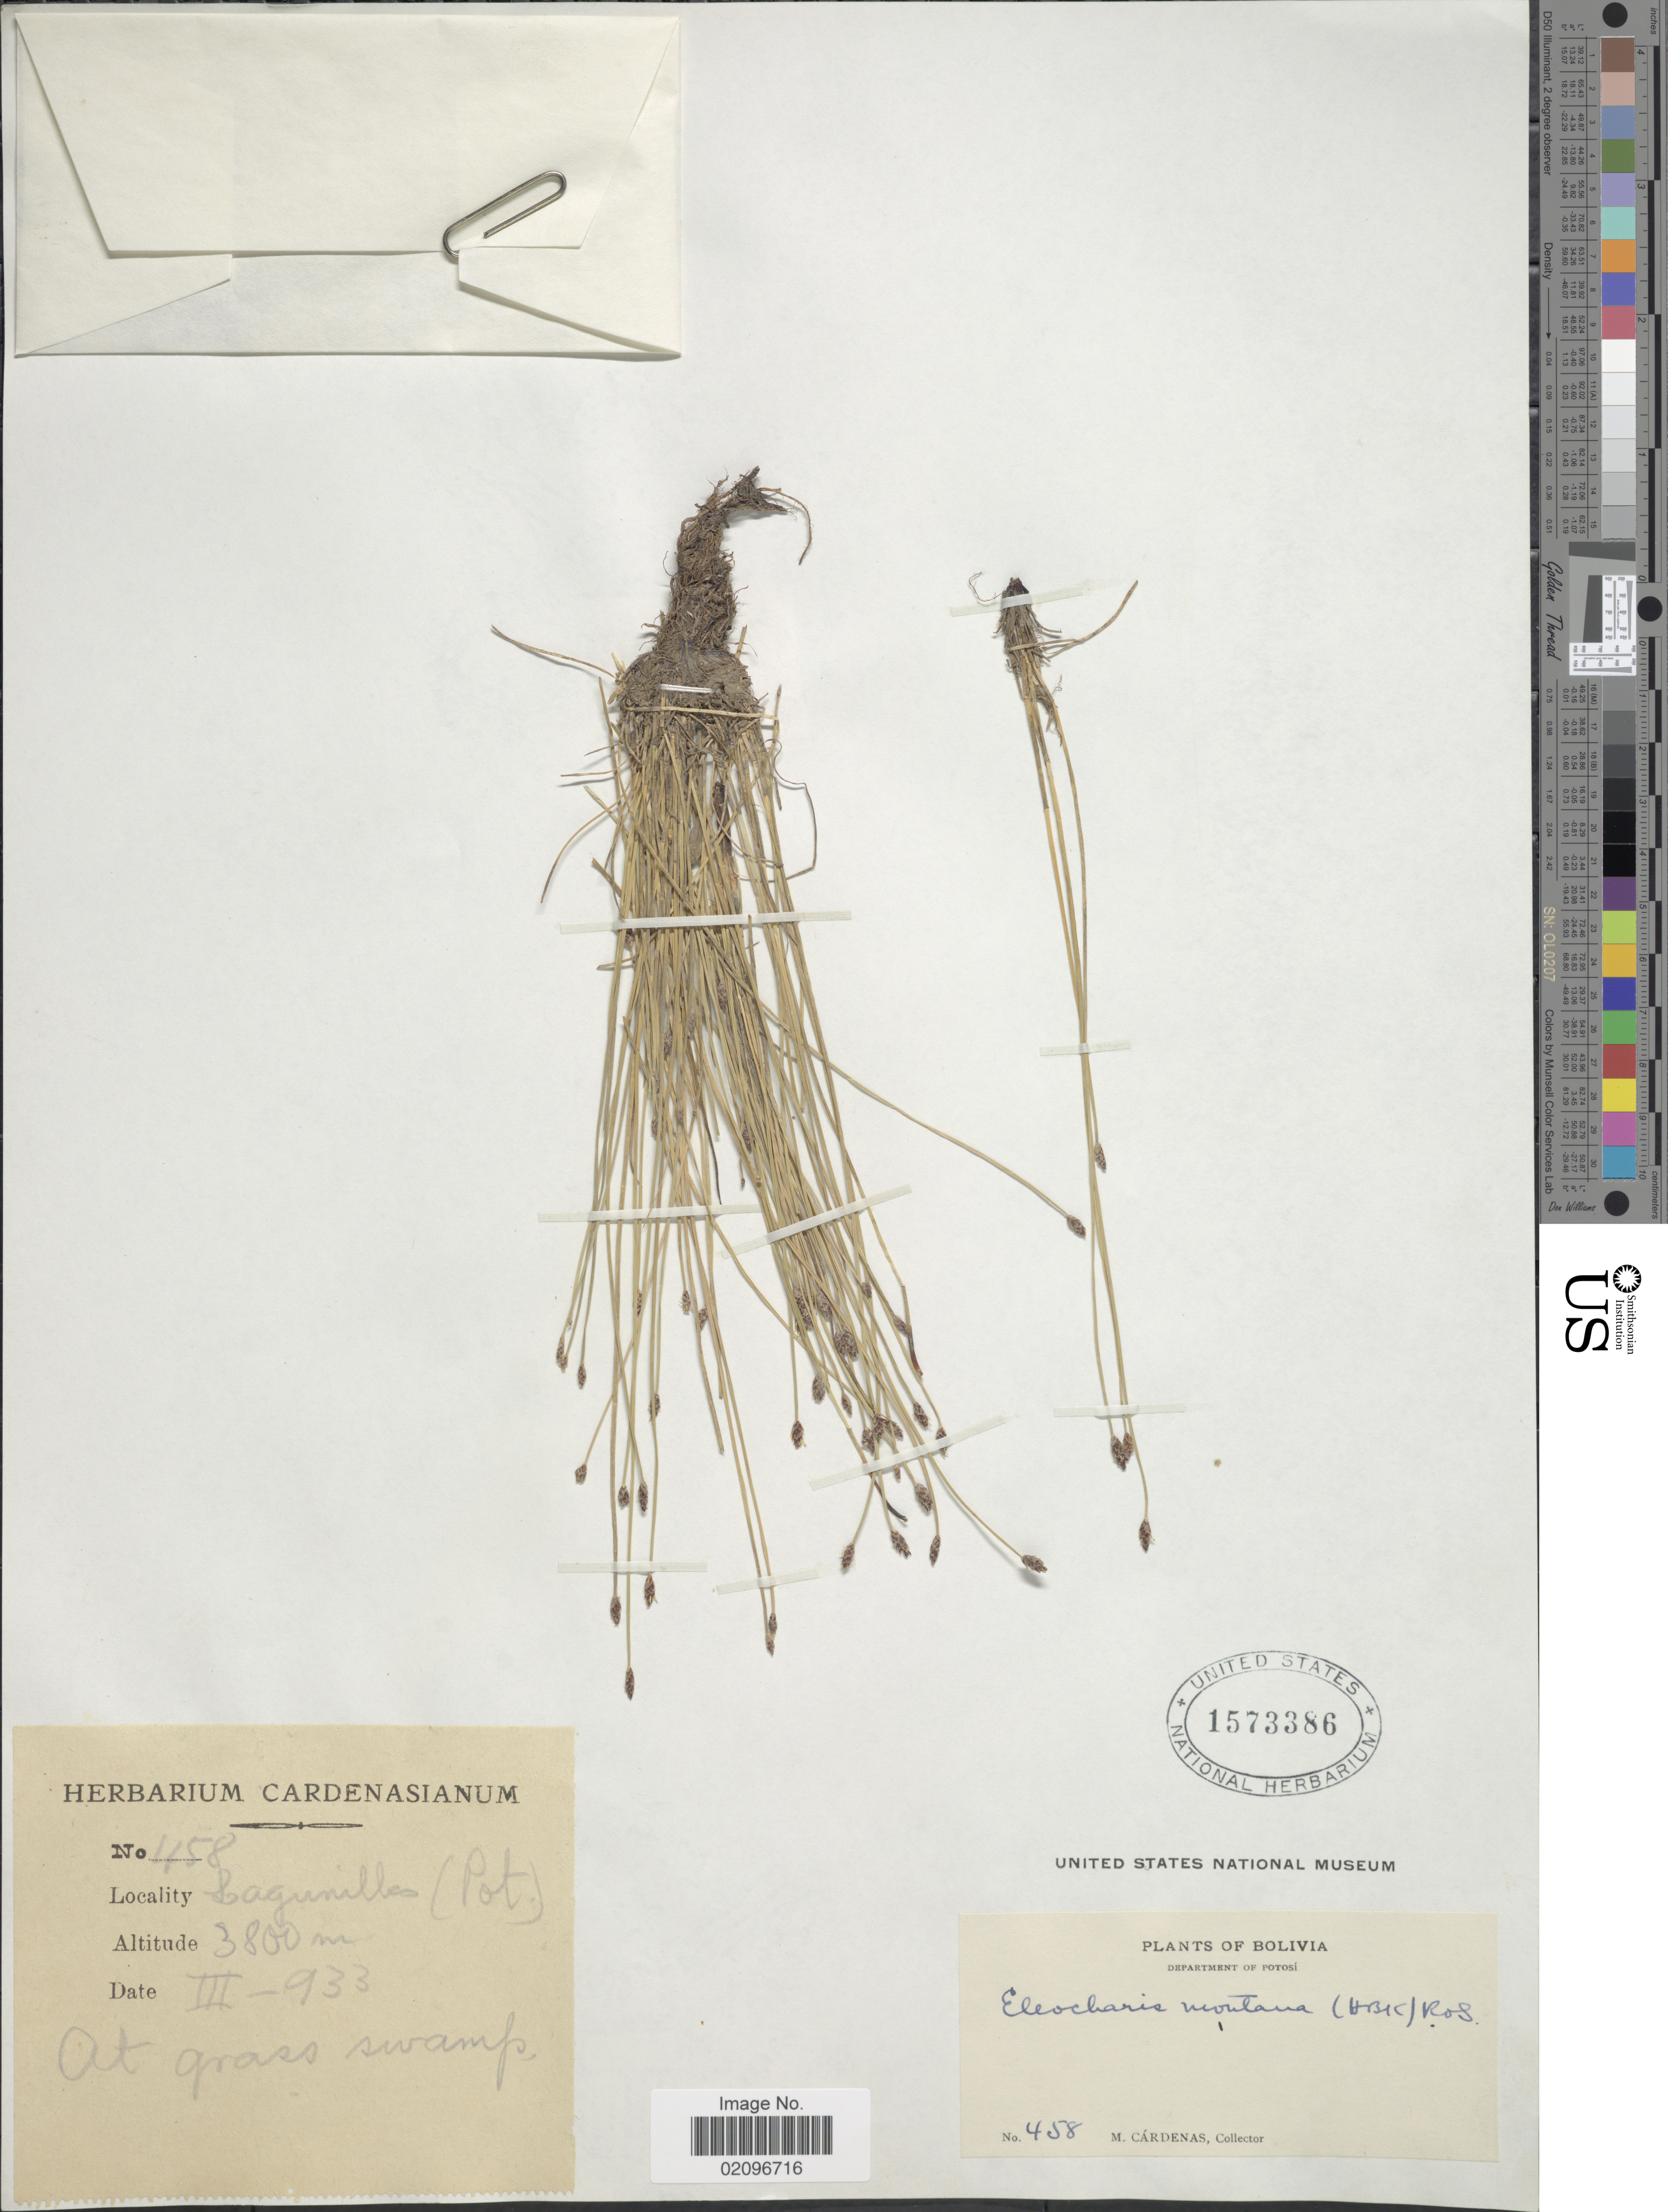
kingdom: Plantae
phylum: Tracheophyta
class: Liliopsida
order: Poales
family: Cyperaceae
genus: Eleocharis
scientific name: Eleocharis montana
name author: (Kunth) Roem. & Schult.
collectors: M. Cárdenas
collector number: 458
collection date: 1933-03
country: Bolivia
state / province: Potosi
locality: Lagunillas (Pot.)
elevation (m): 3800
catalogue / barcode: US 1573386